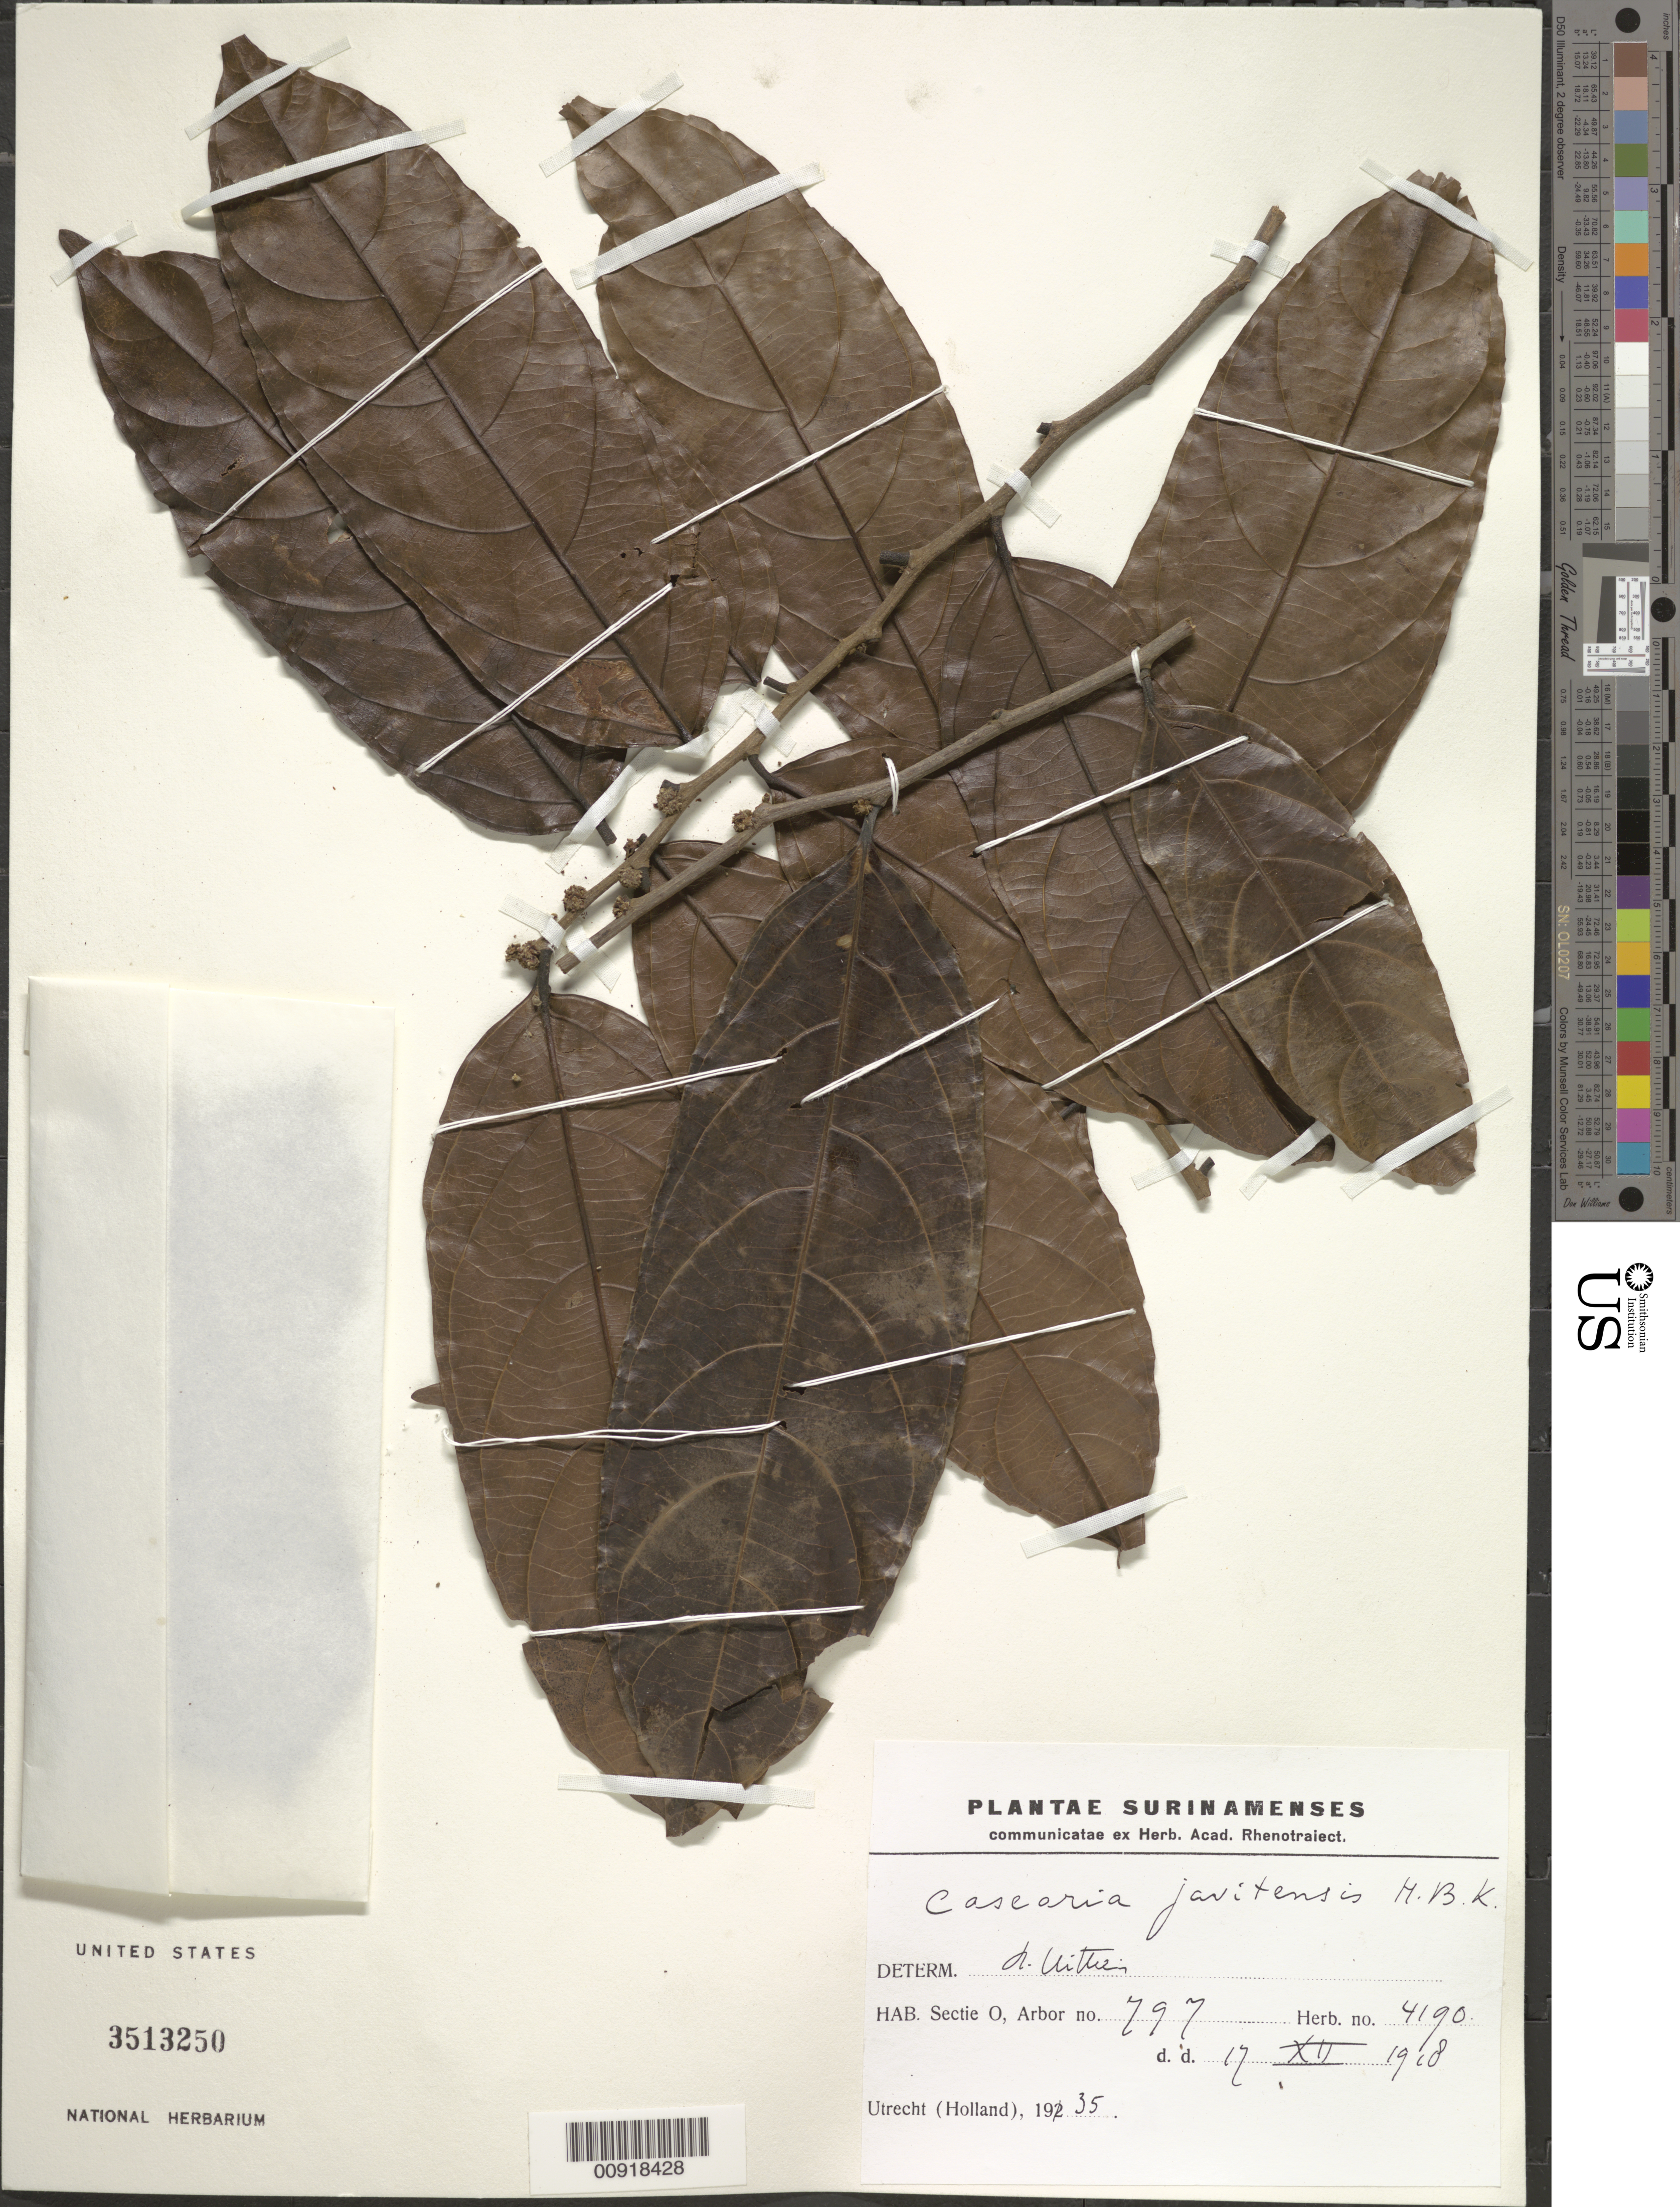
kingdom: Plantae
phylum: Tracheophyta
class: Magnoliopsida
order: Malpighiales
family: Salicaceae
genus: Piparea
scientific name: Piparea multiflora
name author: C.F. Gaertn.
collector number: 4190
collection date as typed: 17-Dec-18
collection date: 1918-12-17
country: Suriname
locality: Sectie O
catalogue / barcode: US 3513250